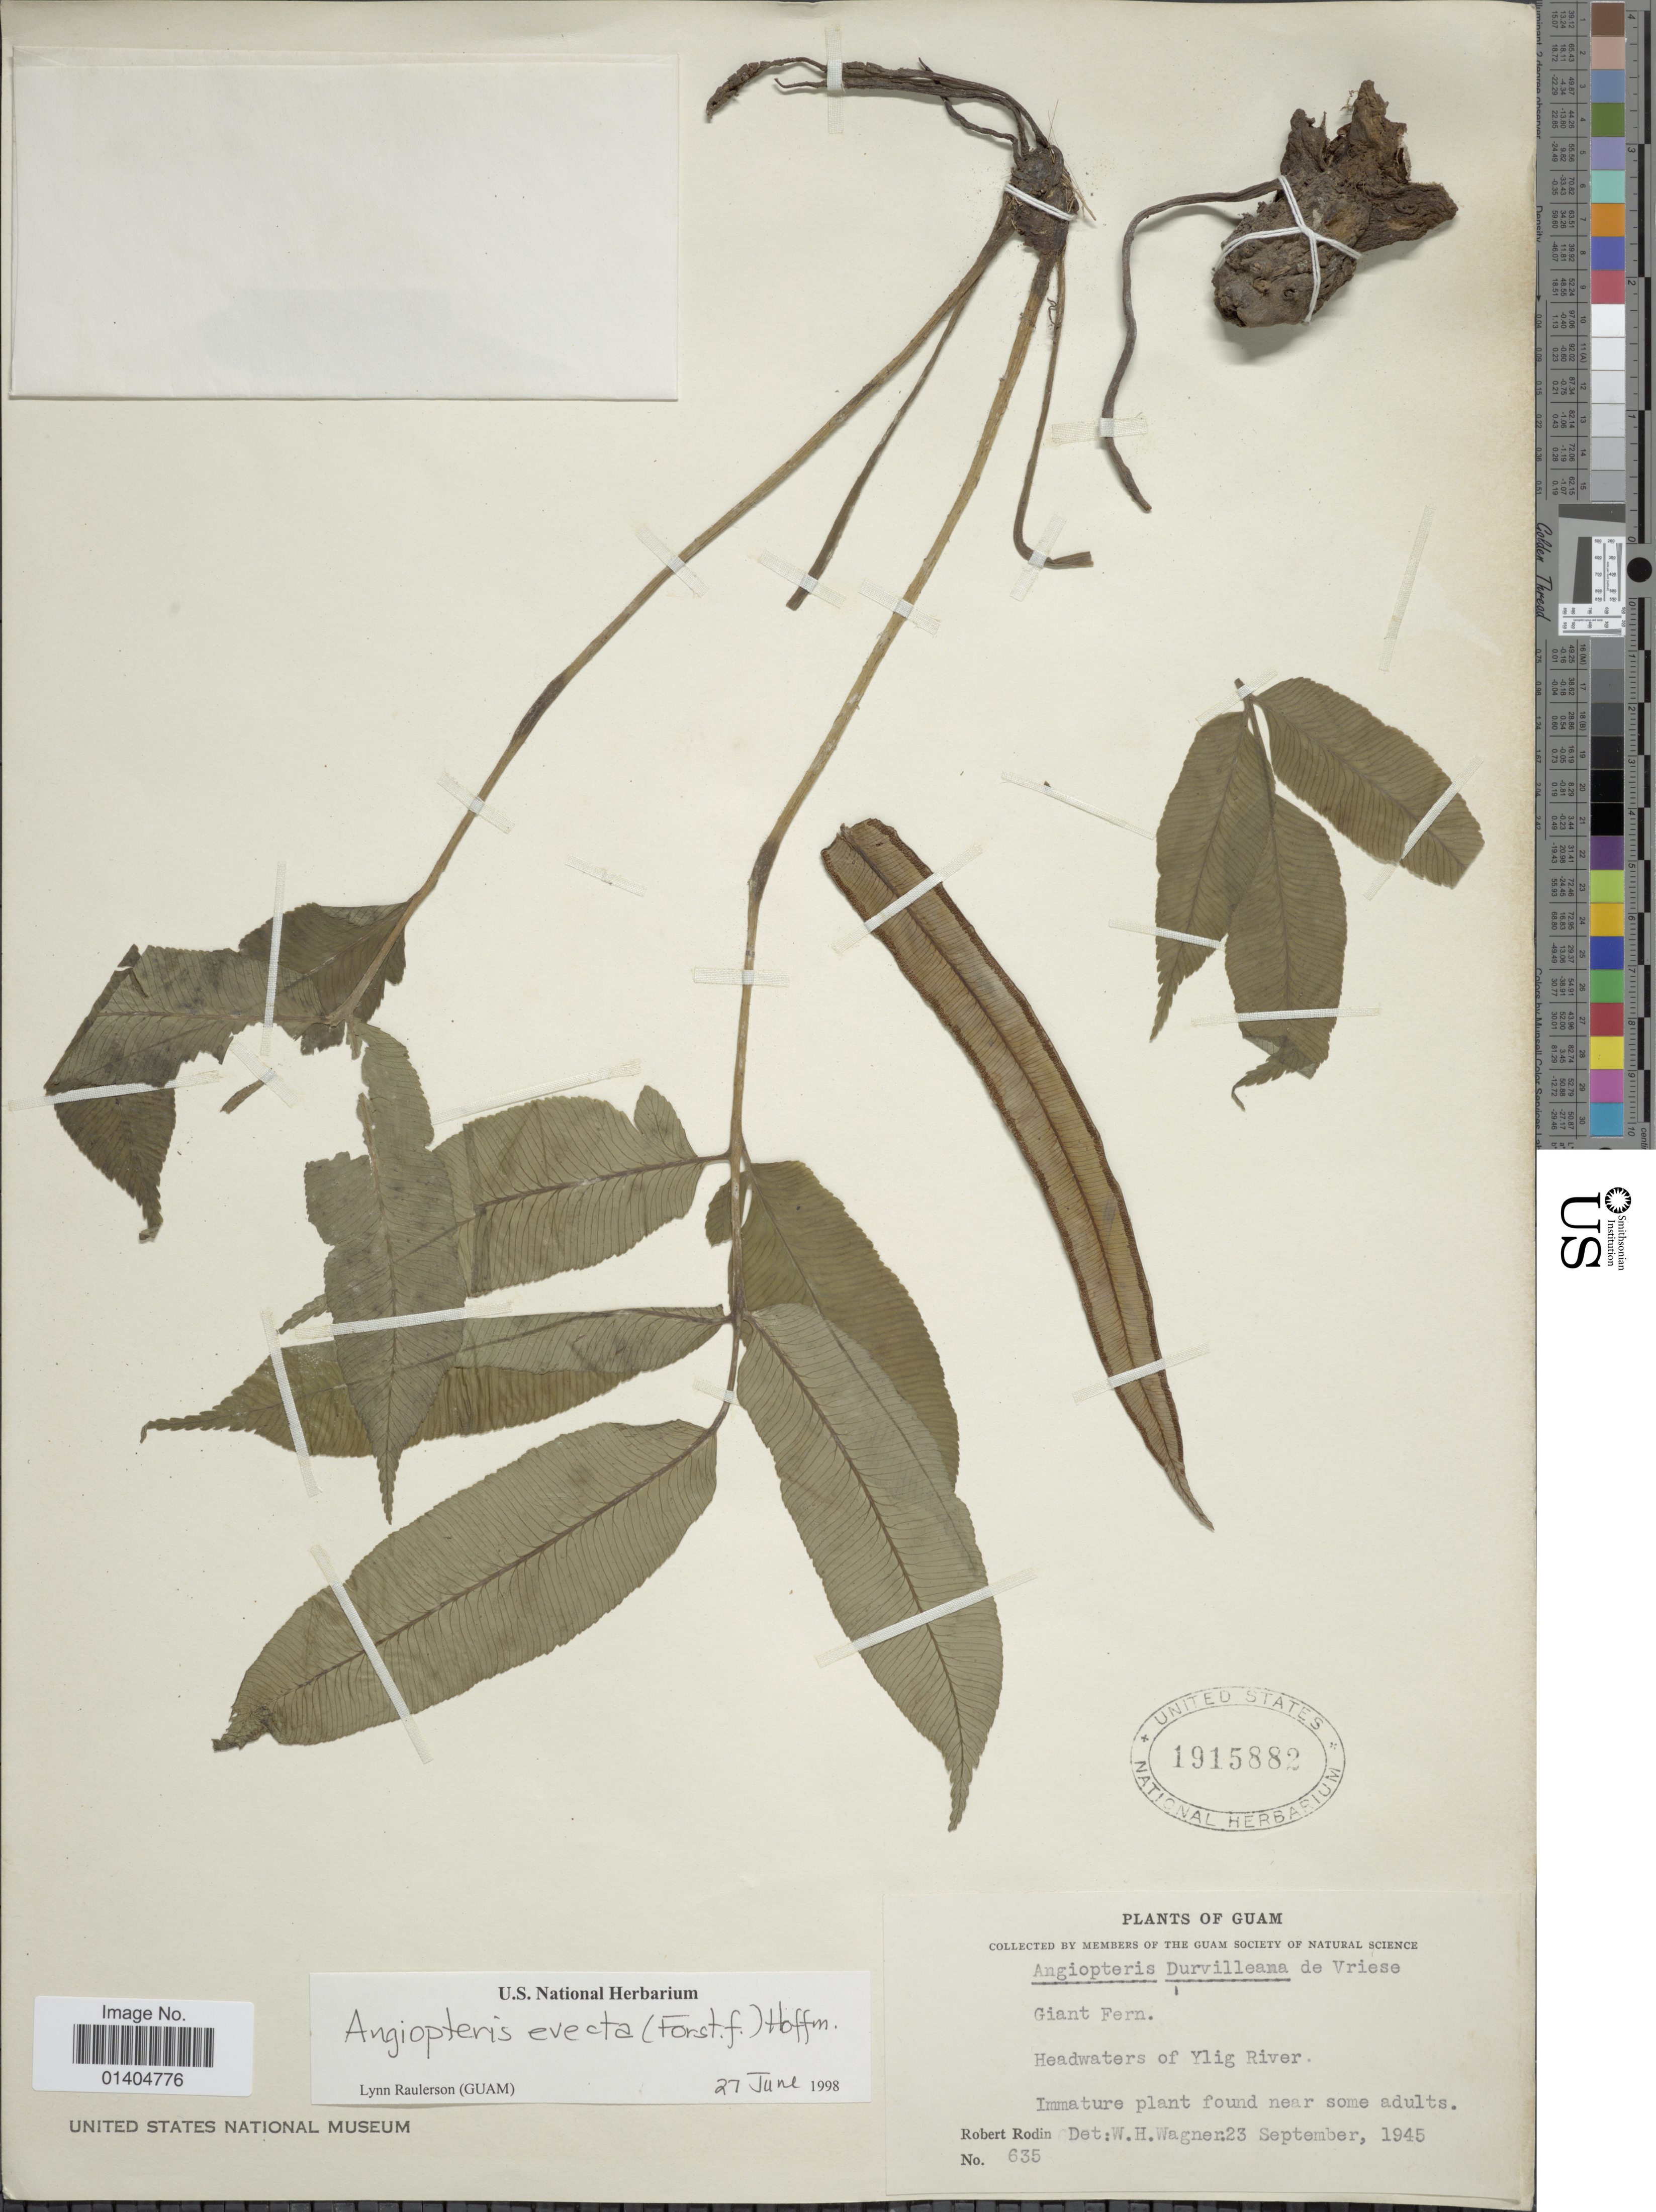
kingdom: Plantae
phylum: Tracheophyta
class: Polypodiopsida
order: Marattiales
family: Marattiaceae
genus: Angiopteris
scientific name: Angiopteris evecta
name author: (G. Forst.) Hoffm.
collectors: R. Rodin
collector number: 635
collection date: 1945-09-23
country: Guam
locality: Guam, Headwaters of Ylig River.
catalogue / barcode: US 1915882